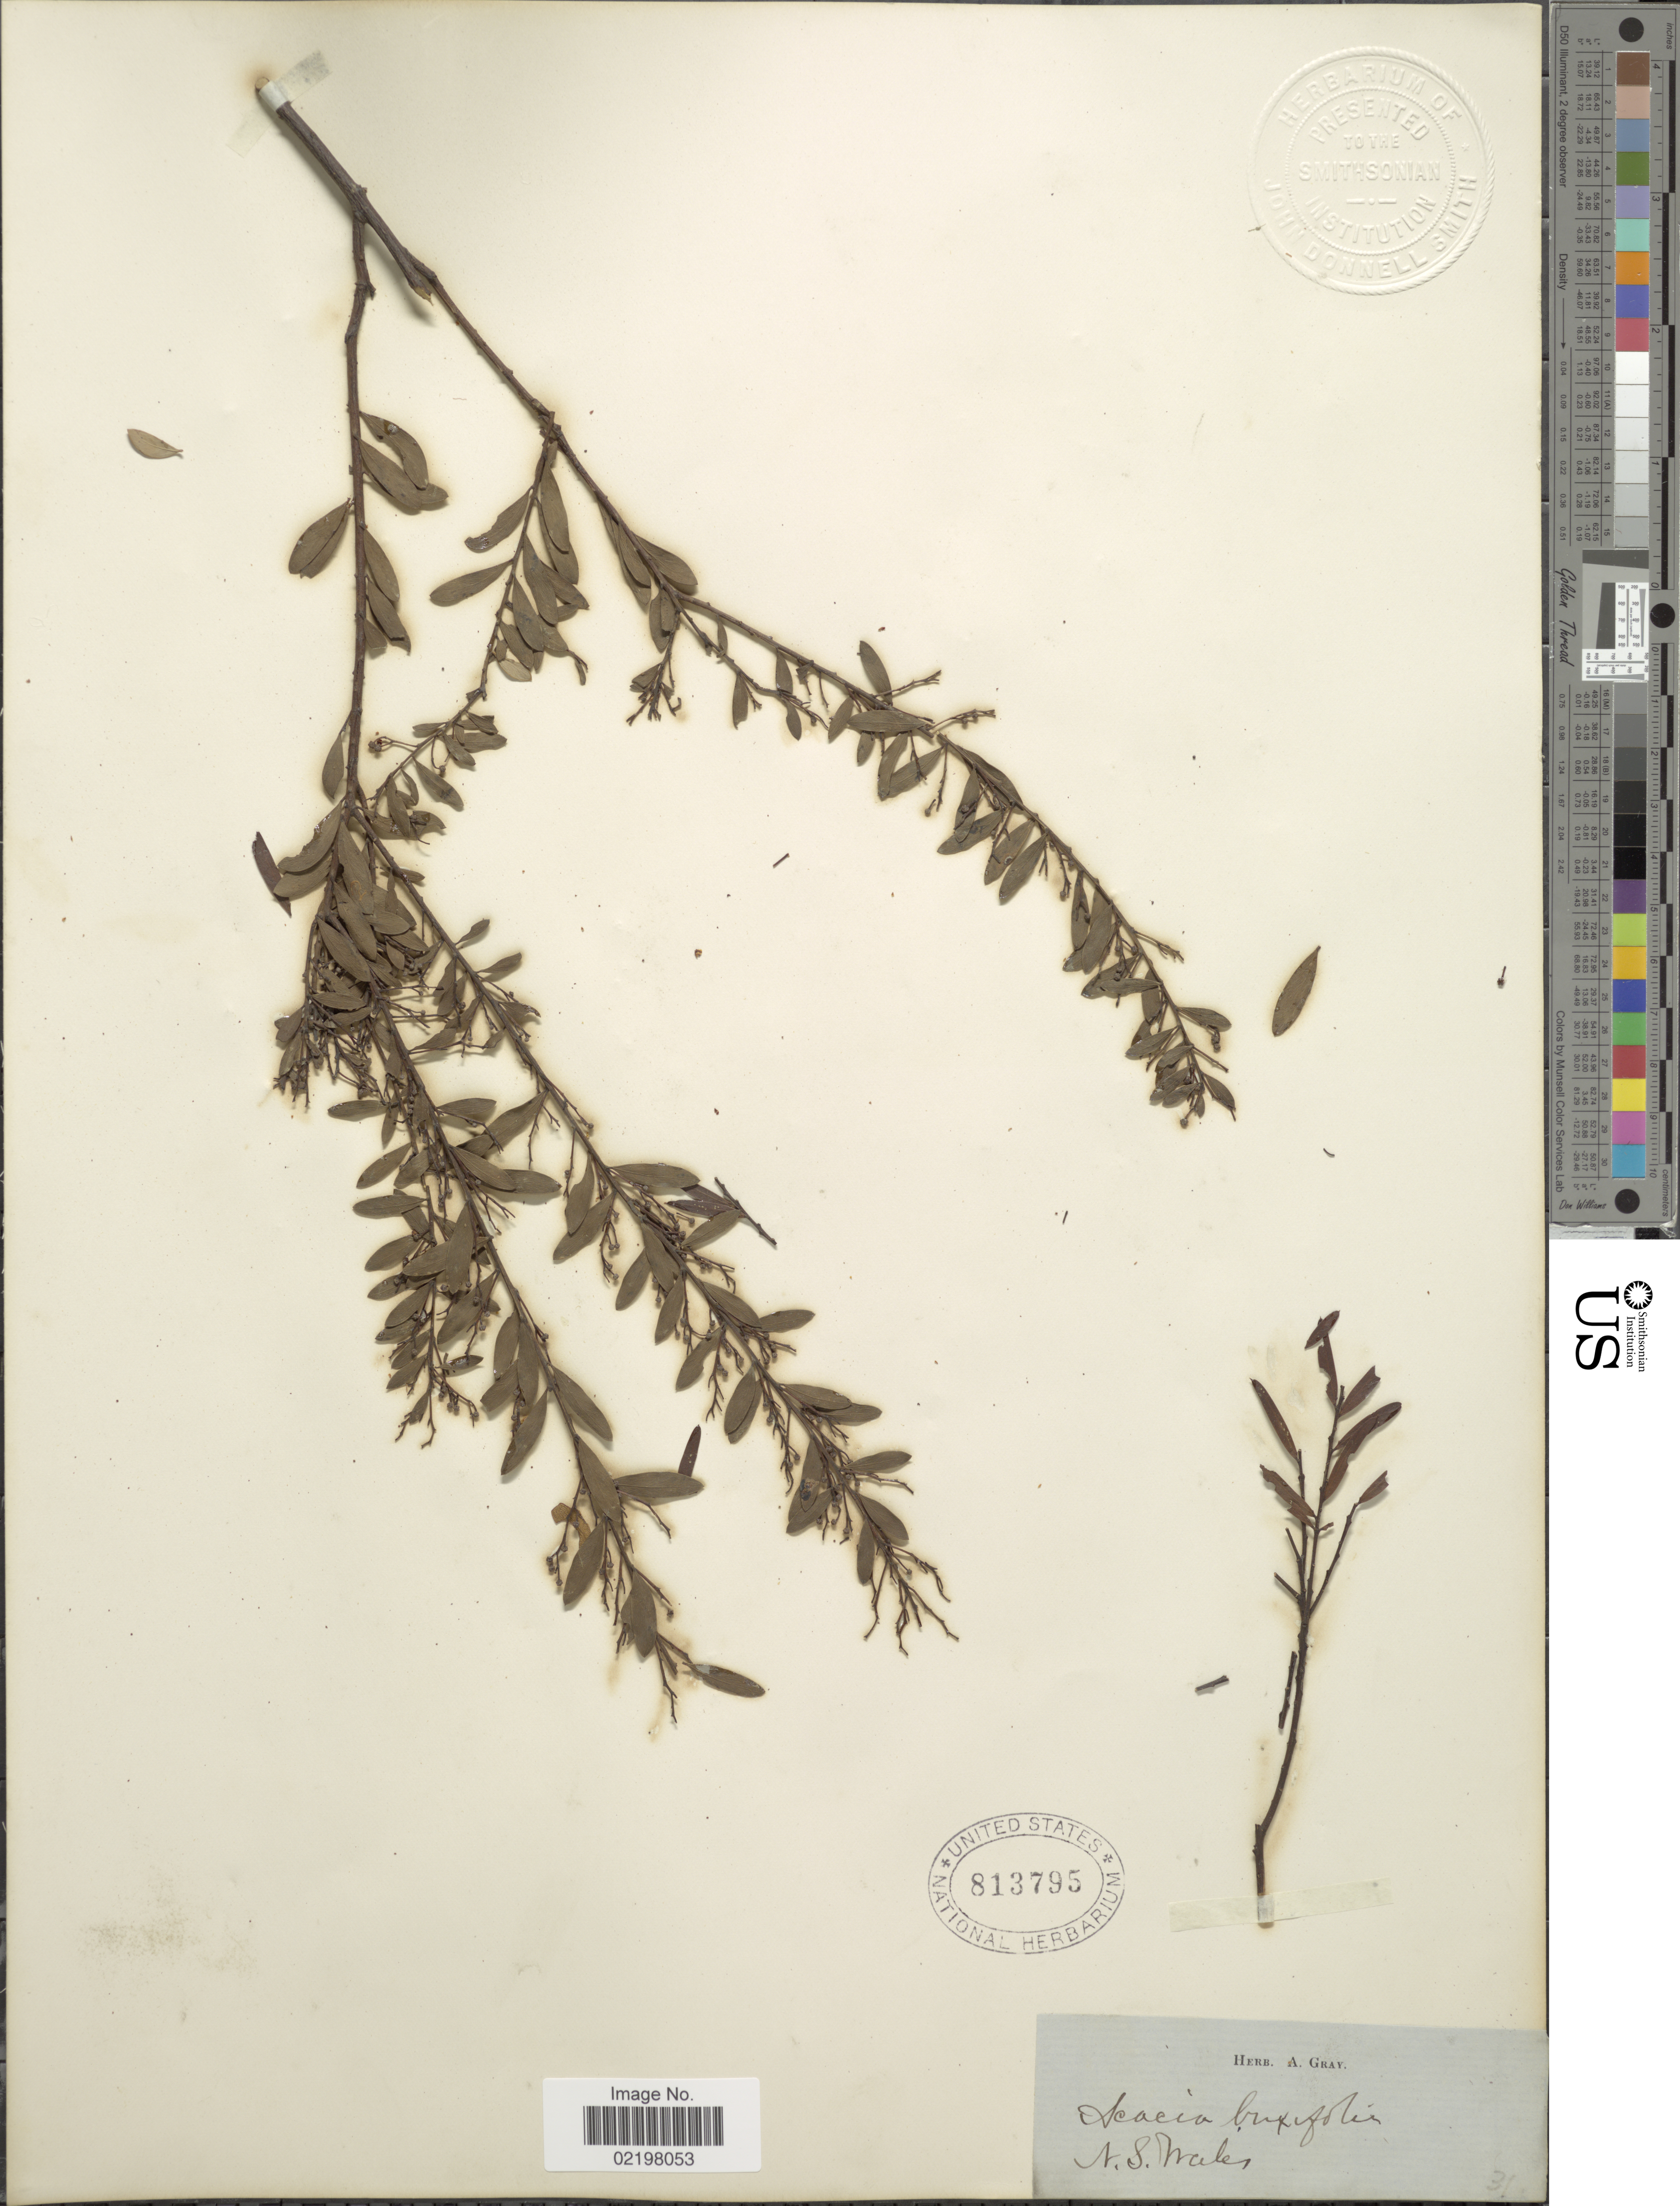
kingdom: Plantae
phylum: Tracheophyta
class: Magnoliopsida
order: Fabales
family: Fabaceae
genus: Acacia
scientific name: Acacia buxifolia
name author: A. Cunn.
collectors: ex Herb. A. Gray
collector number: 31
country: Australia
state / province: New South Wales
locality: N. S. Wales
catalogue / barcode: US 813795